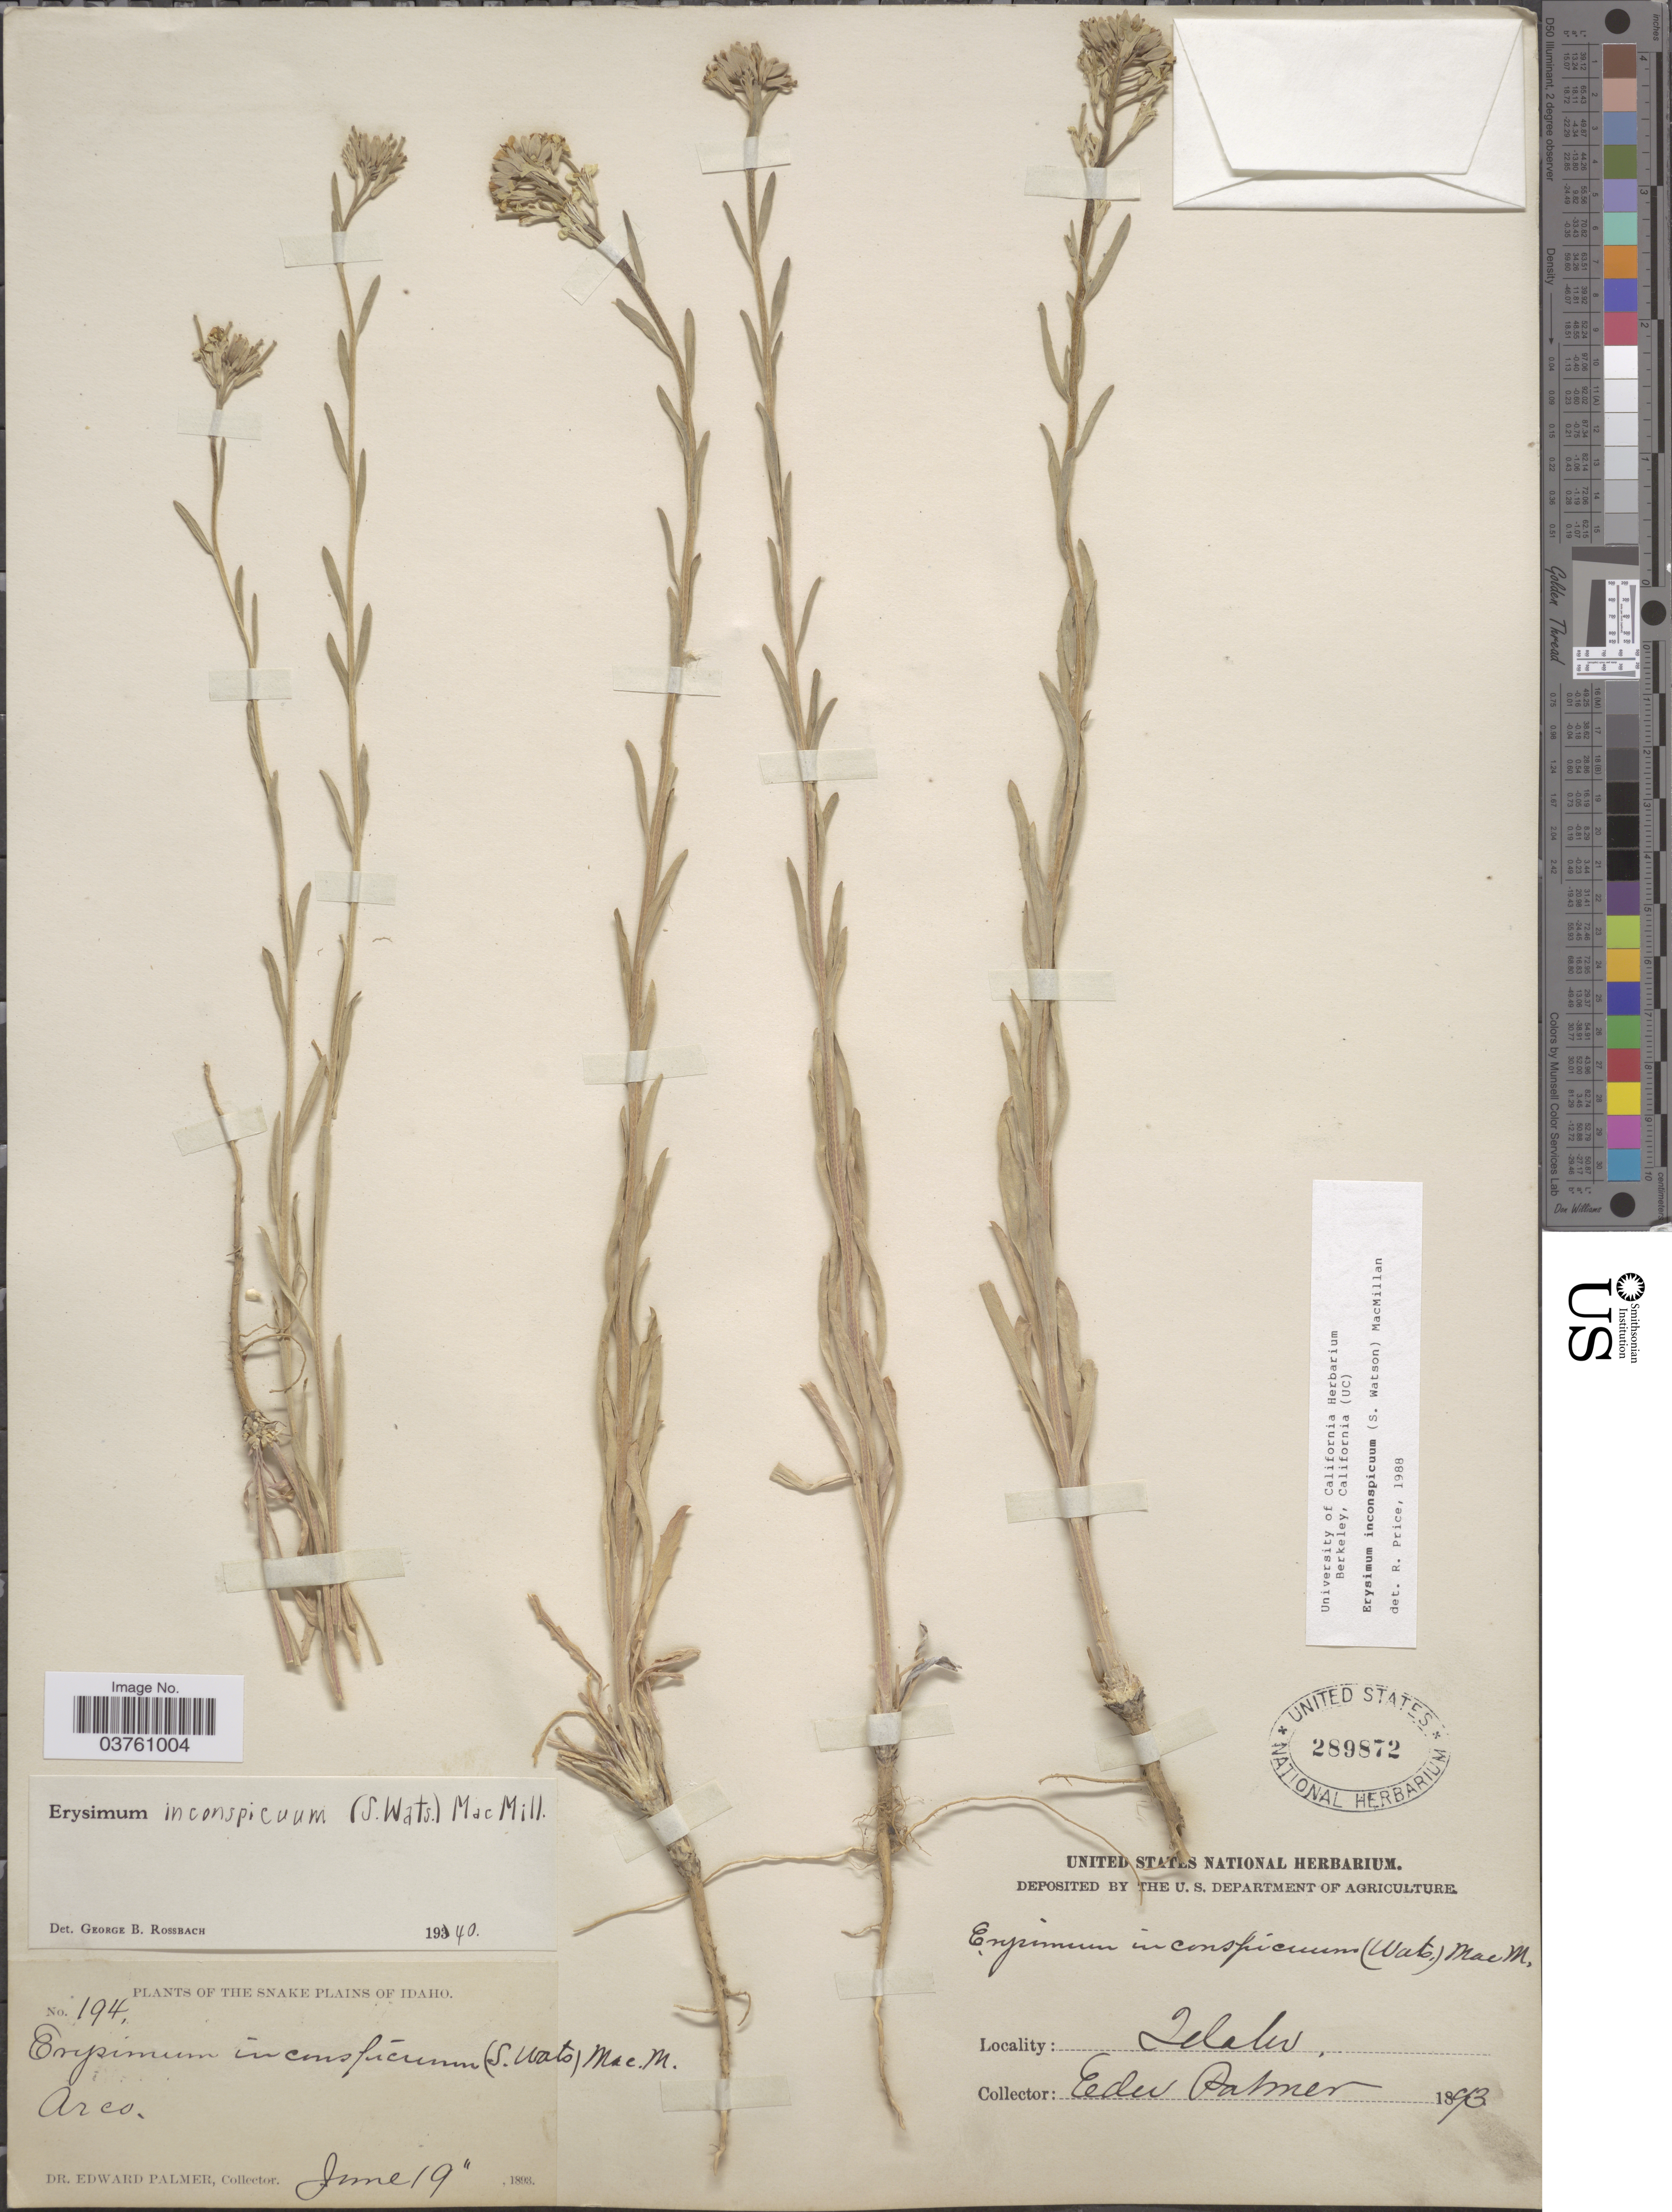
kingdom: Plantae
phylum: Tracheophyta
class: Magnoliopsida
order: Brassicales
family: Brassicaceae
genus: Erysimum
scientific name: Erysimum inconspicuum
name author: (S. Watson) MacMill.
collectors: E. Palmer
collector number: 194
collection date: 1893-06-19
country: United States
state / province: Idaho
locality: The Snake Plains. Arco.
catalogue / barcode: US 289872